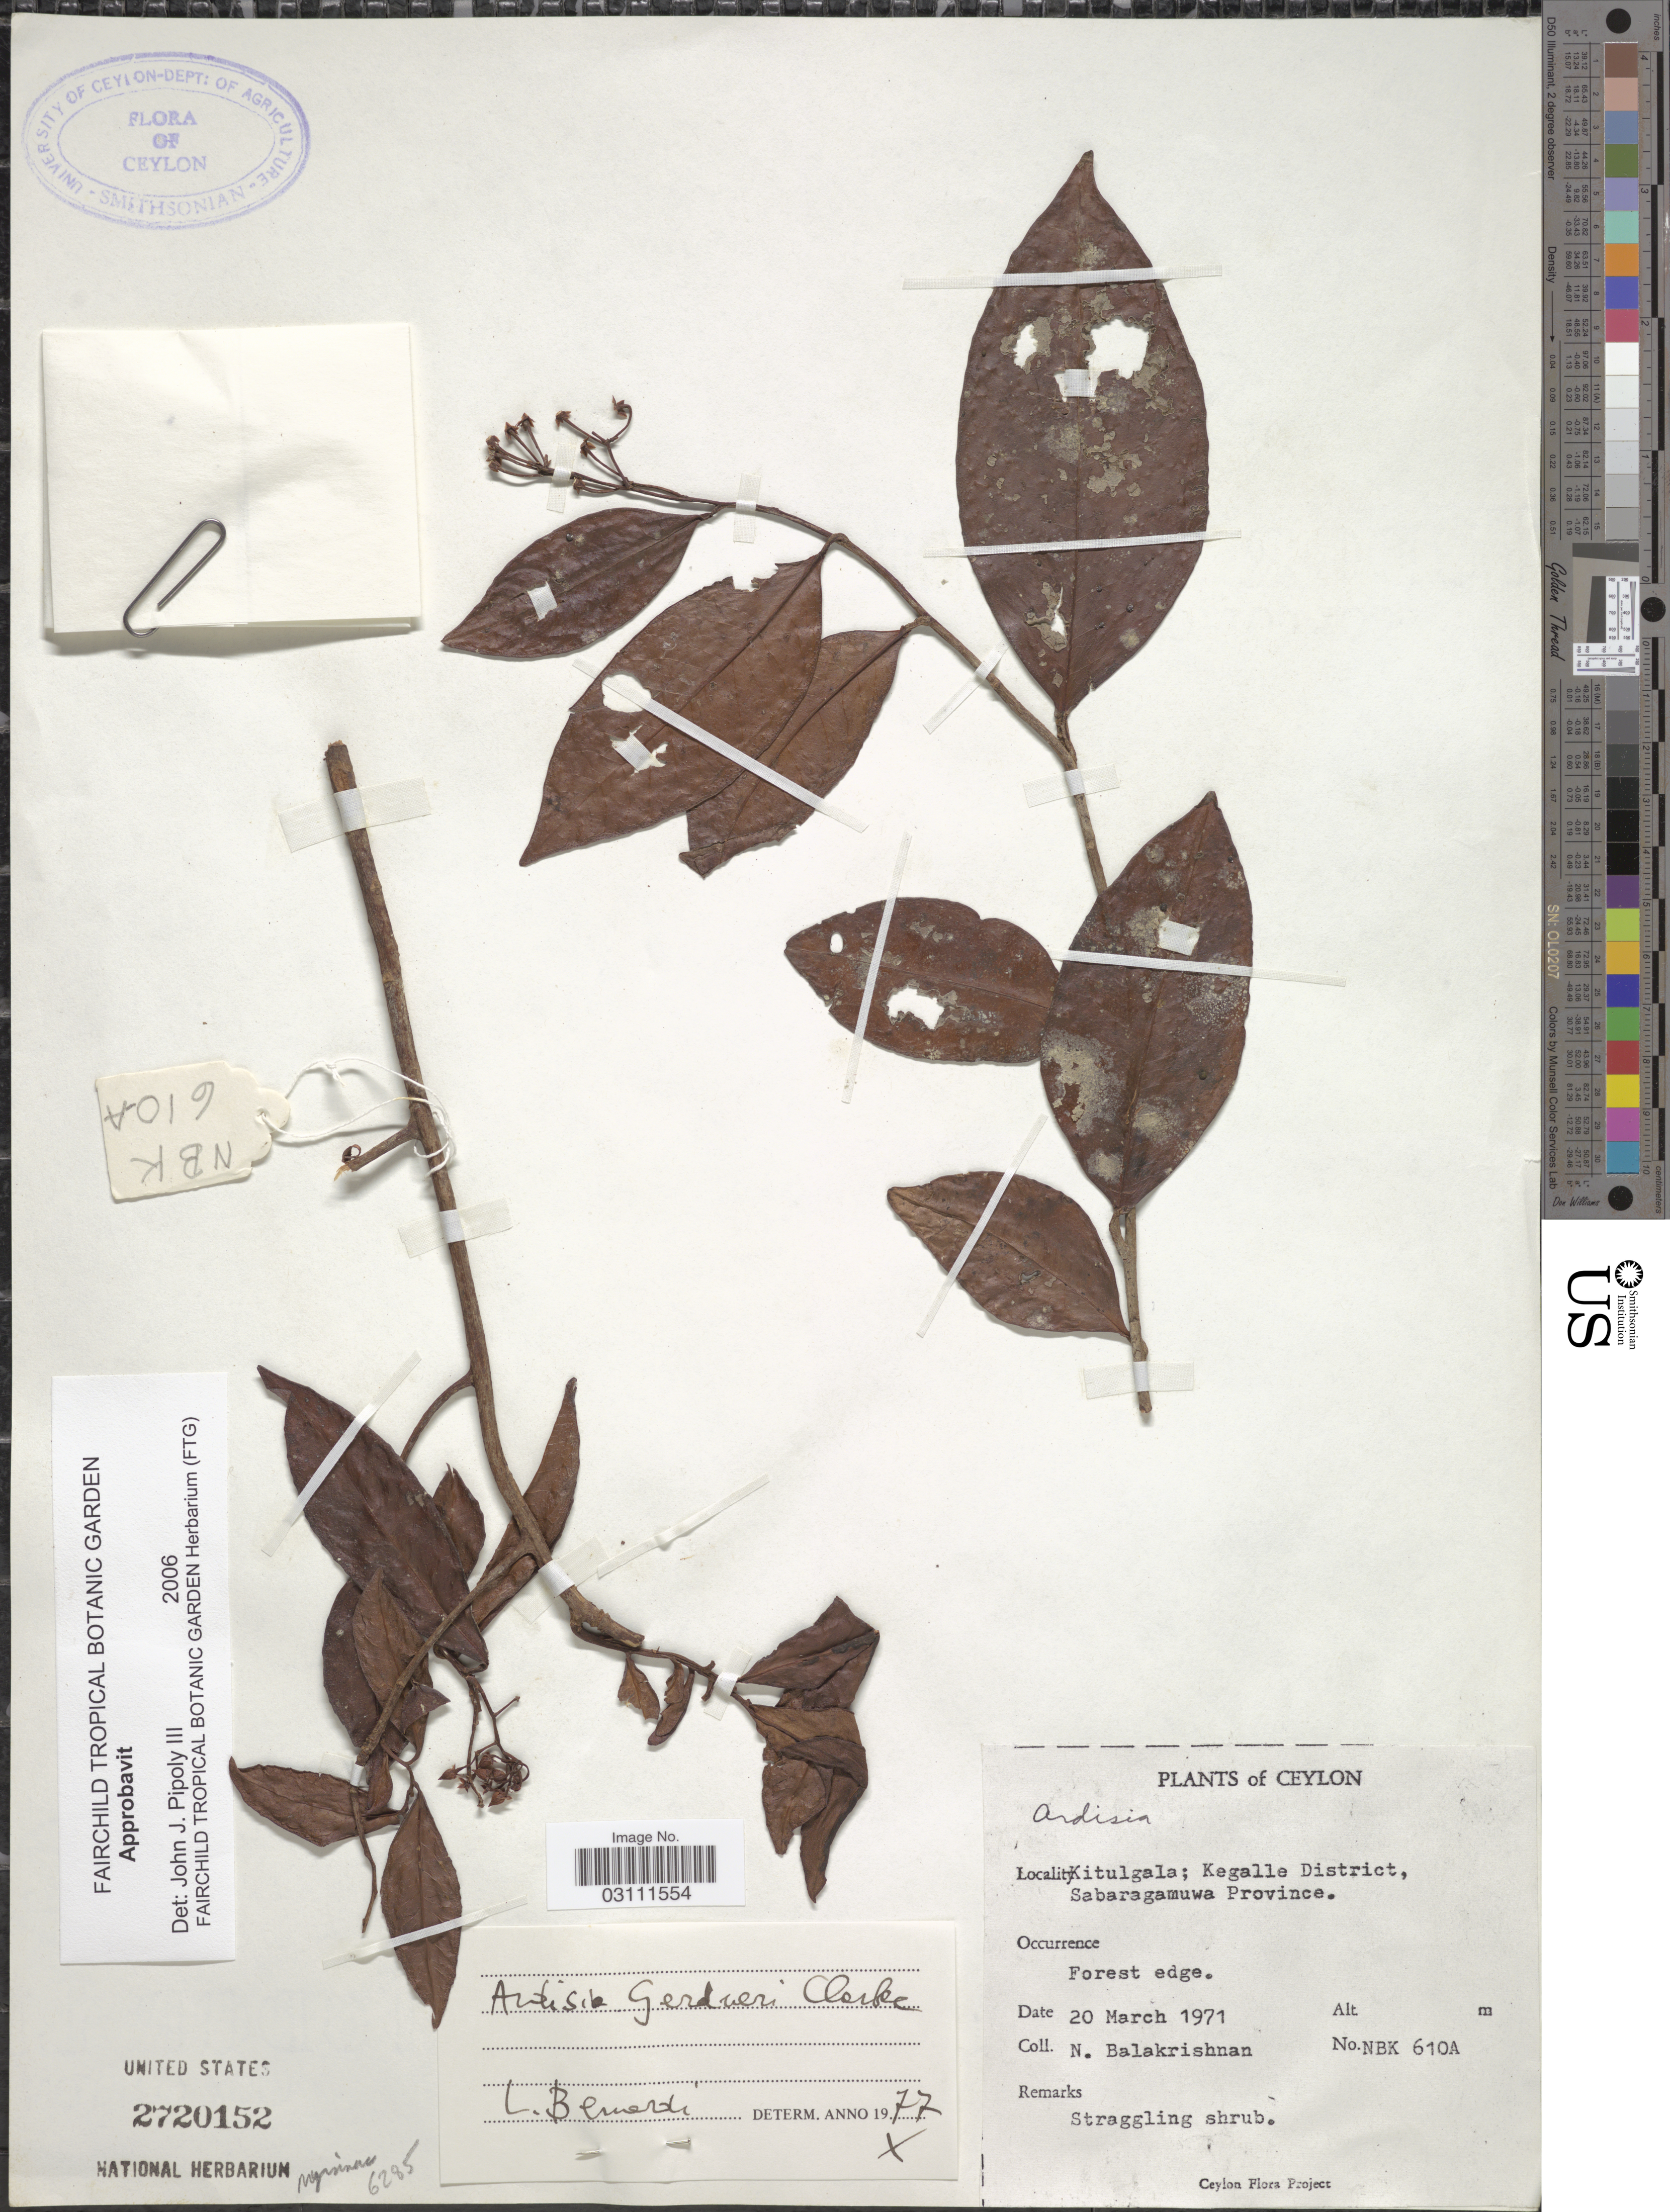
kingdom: Plantae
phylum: Tracheophyta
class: Magnoliopsida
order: Ericales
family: Primulaceae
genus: Ardisia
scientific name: Ardisia gardneri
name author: C.B. Clarke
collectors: N. Balakrishnan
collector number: NBK 610A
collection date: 1971-03-20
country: Sri Lanka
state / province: Sabaragamuwa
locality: Ceylon, Kitulgala; Kegalle District, Sabaragamuwa Province.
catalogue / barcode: US 2720152